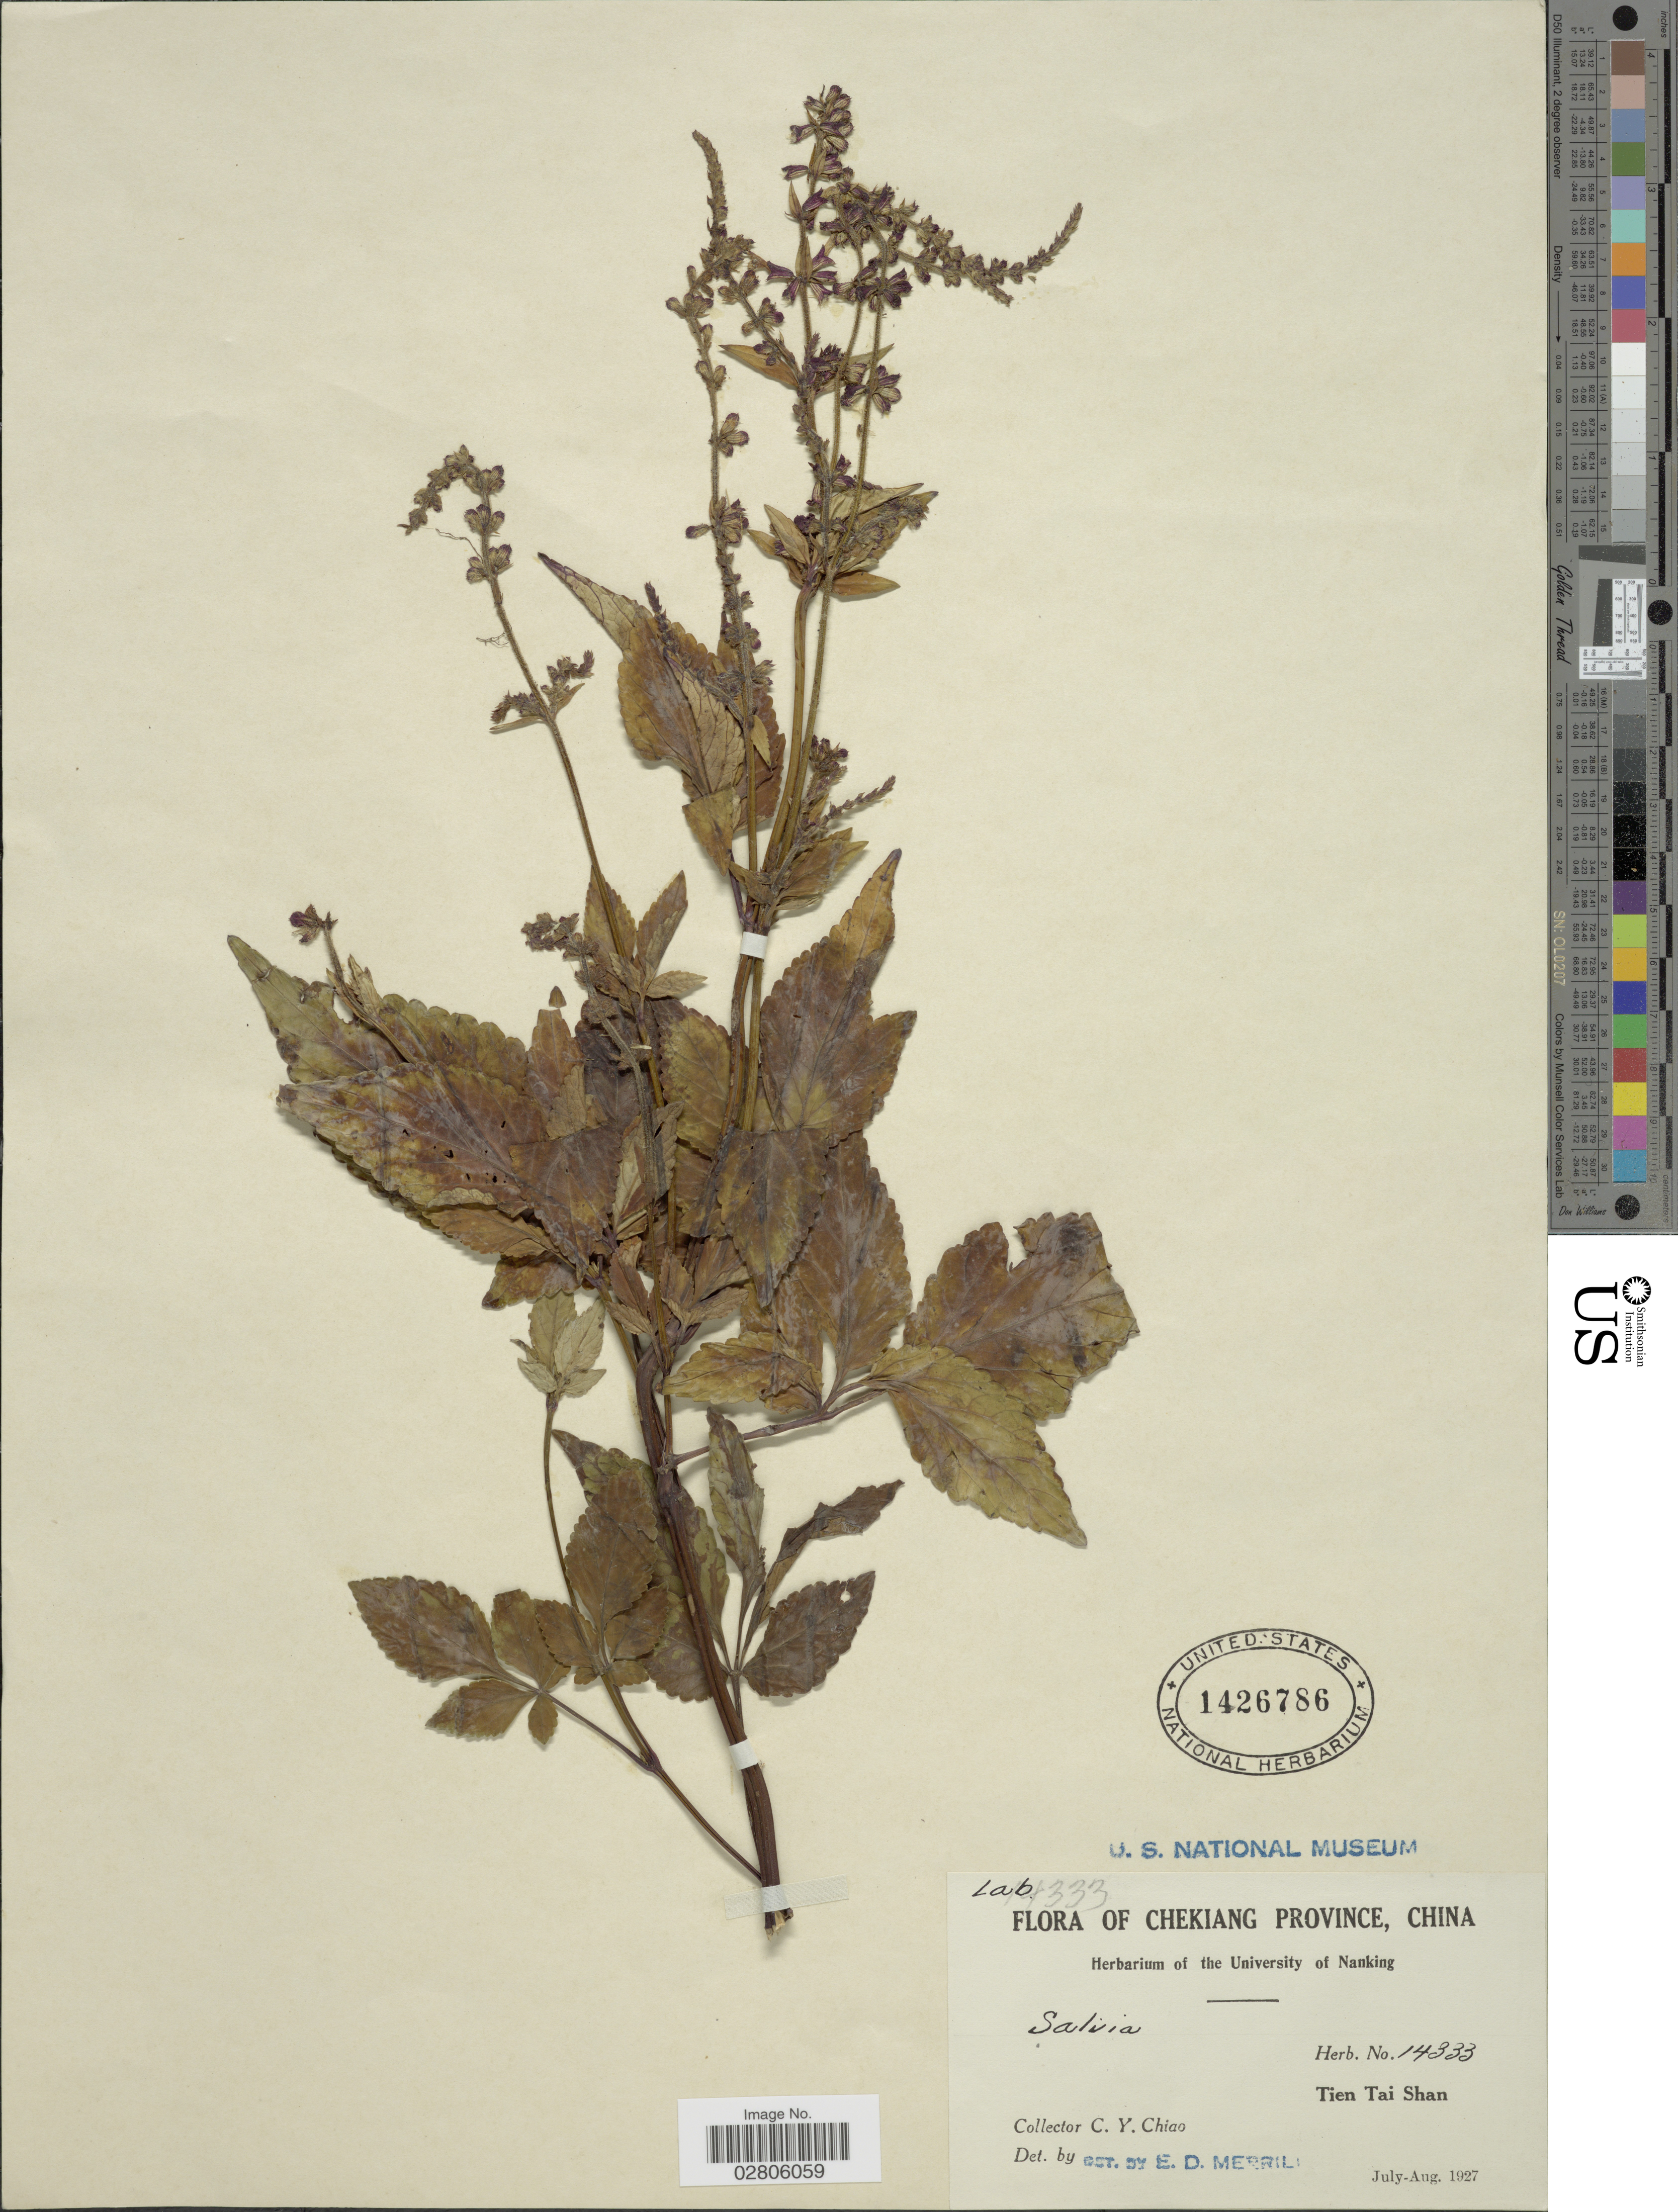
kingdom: Plantae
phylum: Tracheophyta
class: Magnoliopsida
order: Lamiales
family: Lamiaceae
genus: Salvia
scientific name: Salvia fortunei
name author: Benth.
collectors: C. Y. Chiao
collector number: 14333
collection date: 1927-07/1927-08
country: China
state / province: Zhejiang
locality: Chekiang Province, Tien Tai Shan.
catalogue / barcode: US 1426786